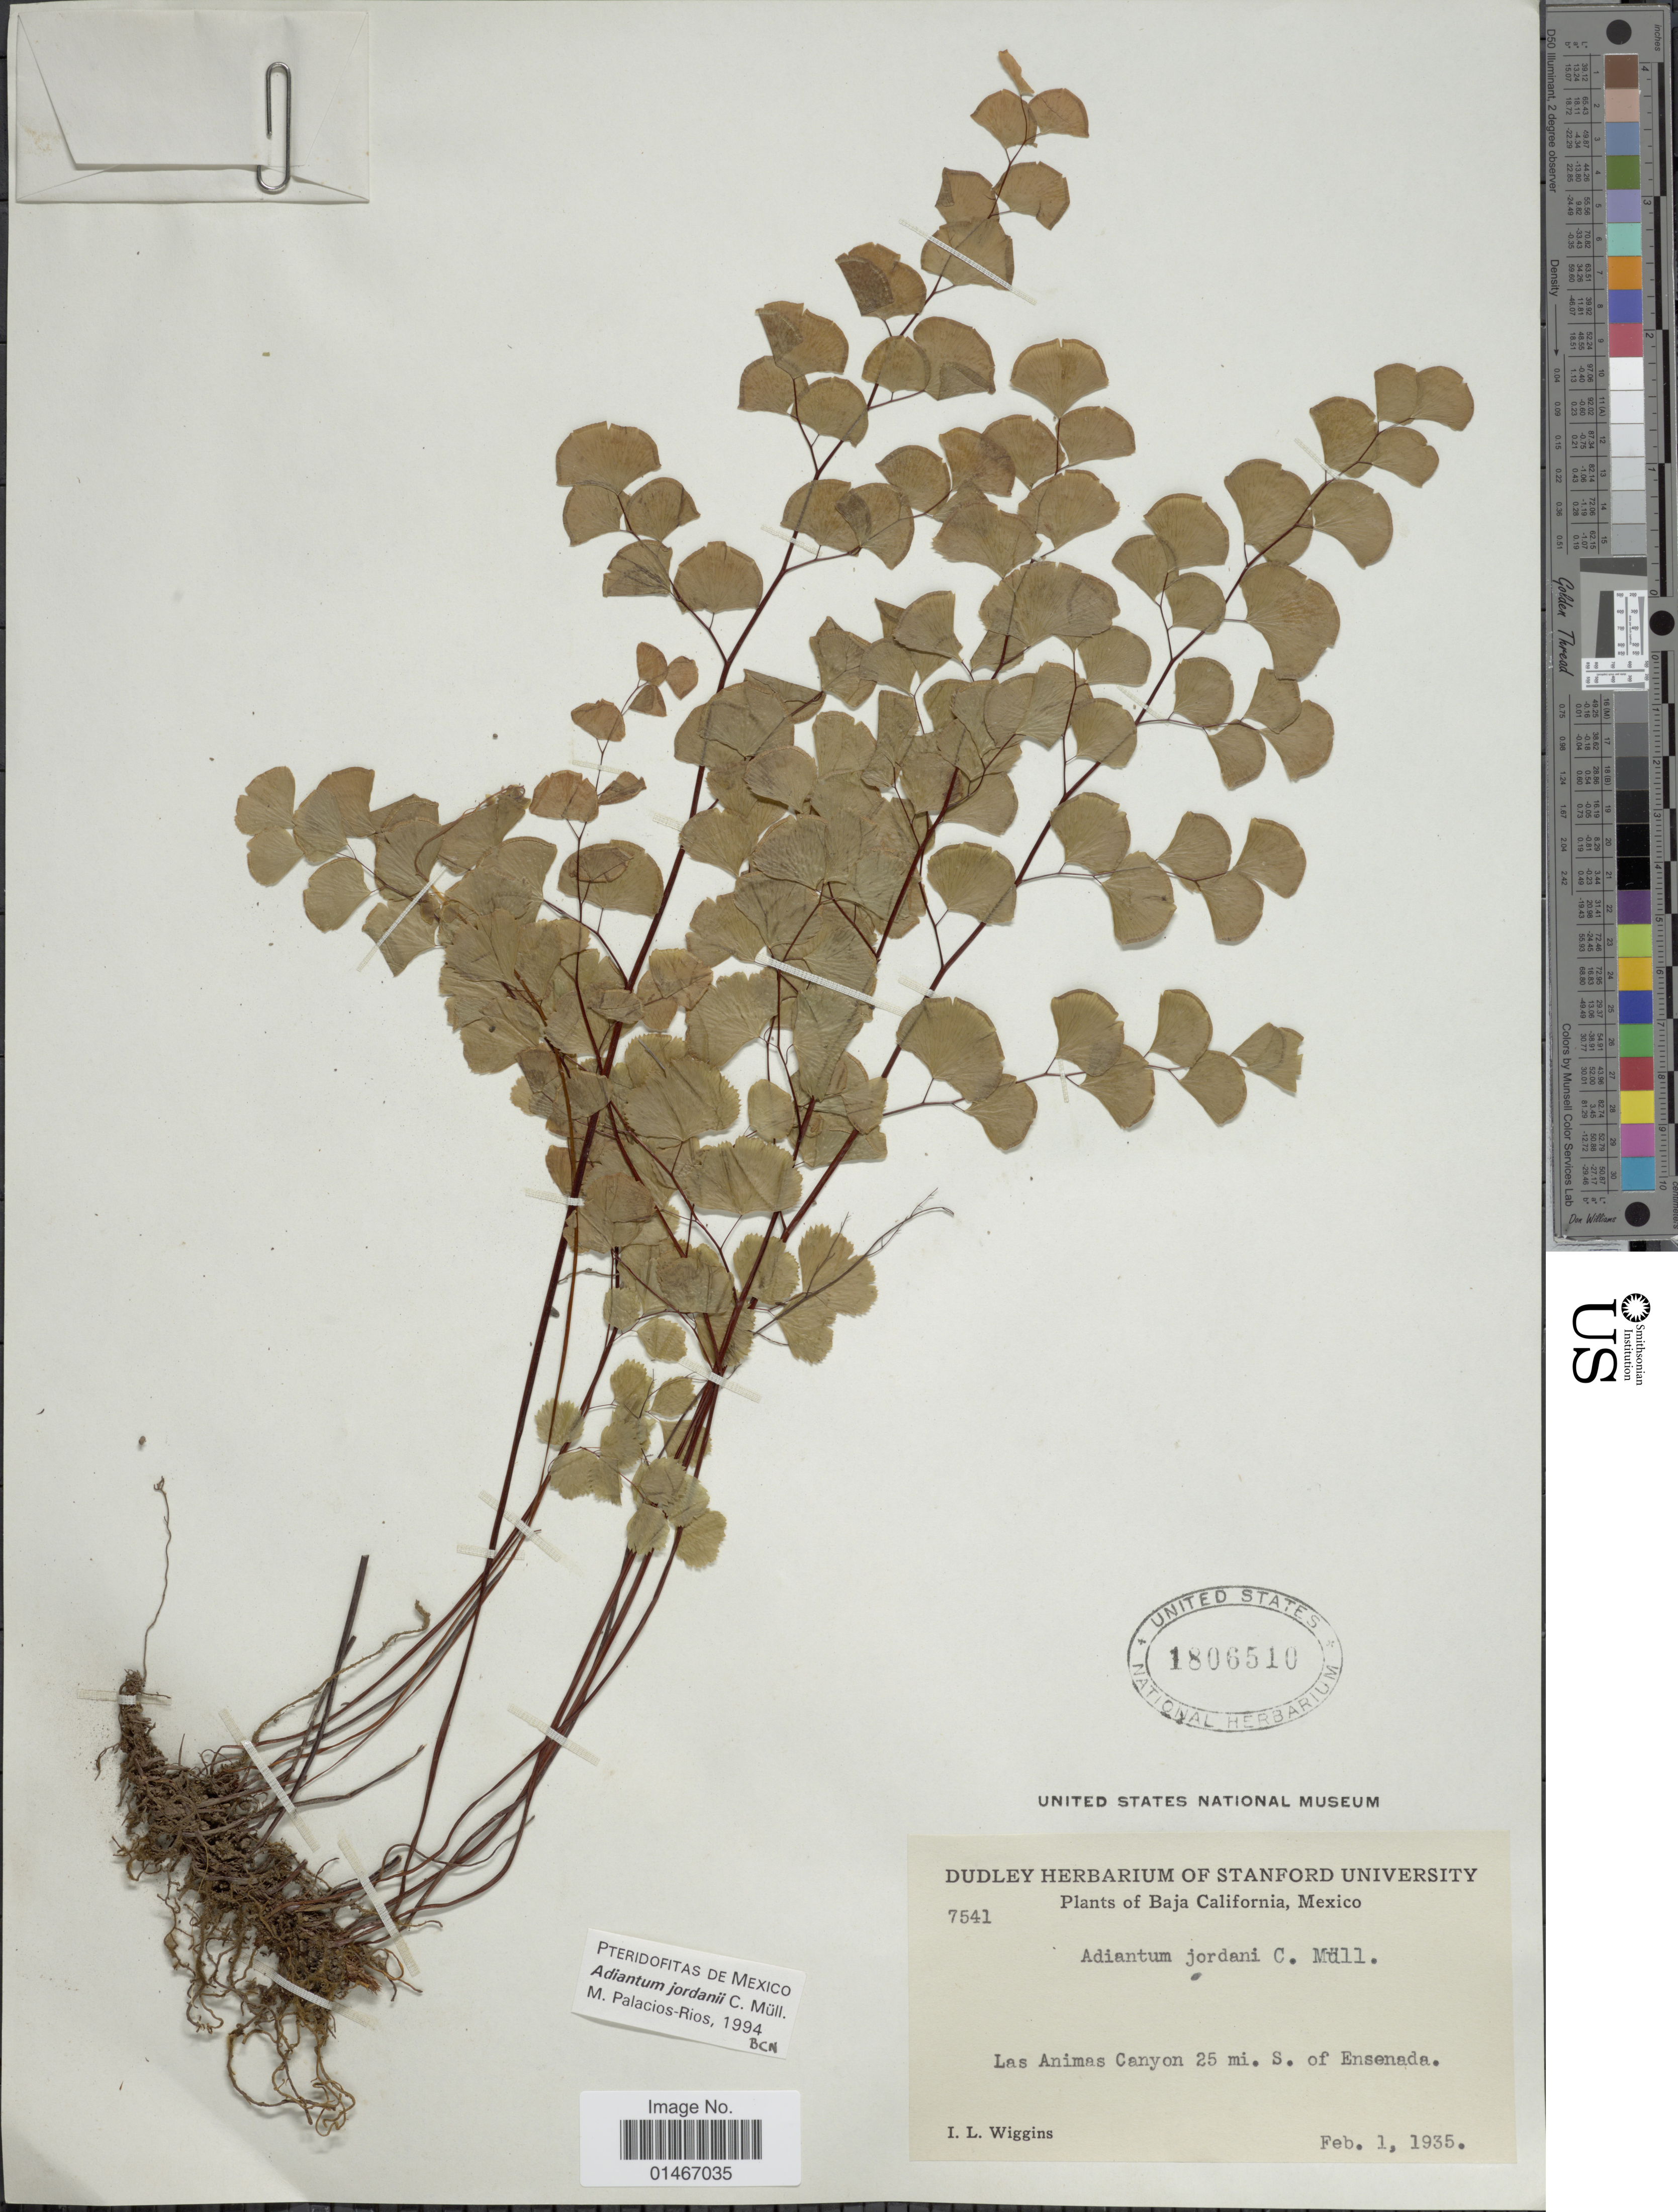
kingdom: Plantae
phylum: Tracheophyta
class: Polypodiopsida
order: Polypodiales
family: Pteridaceae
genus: Adiantum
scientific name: Adiantum jordanii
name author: C.H. Mull.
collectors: I. L. Wiggins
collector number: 7541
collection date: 1935-02-01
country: Mexico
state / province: Baja California Norte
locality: Las Animas Canyon 25 mi. S. of Ensenada.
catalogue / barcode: US 1806510